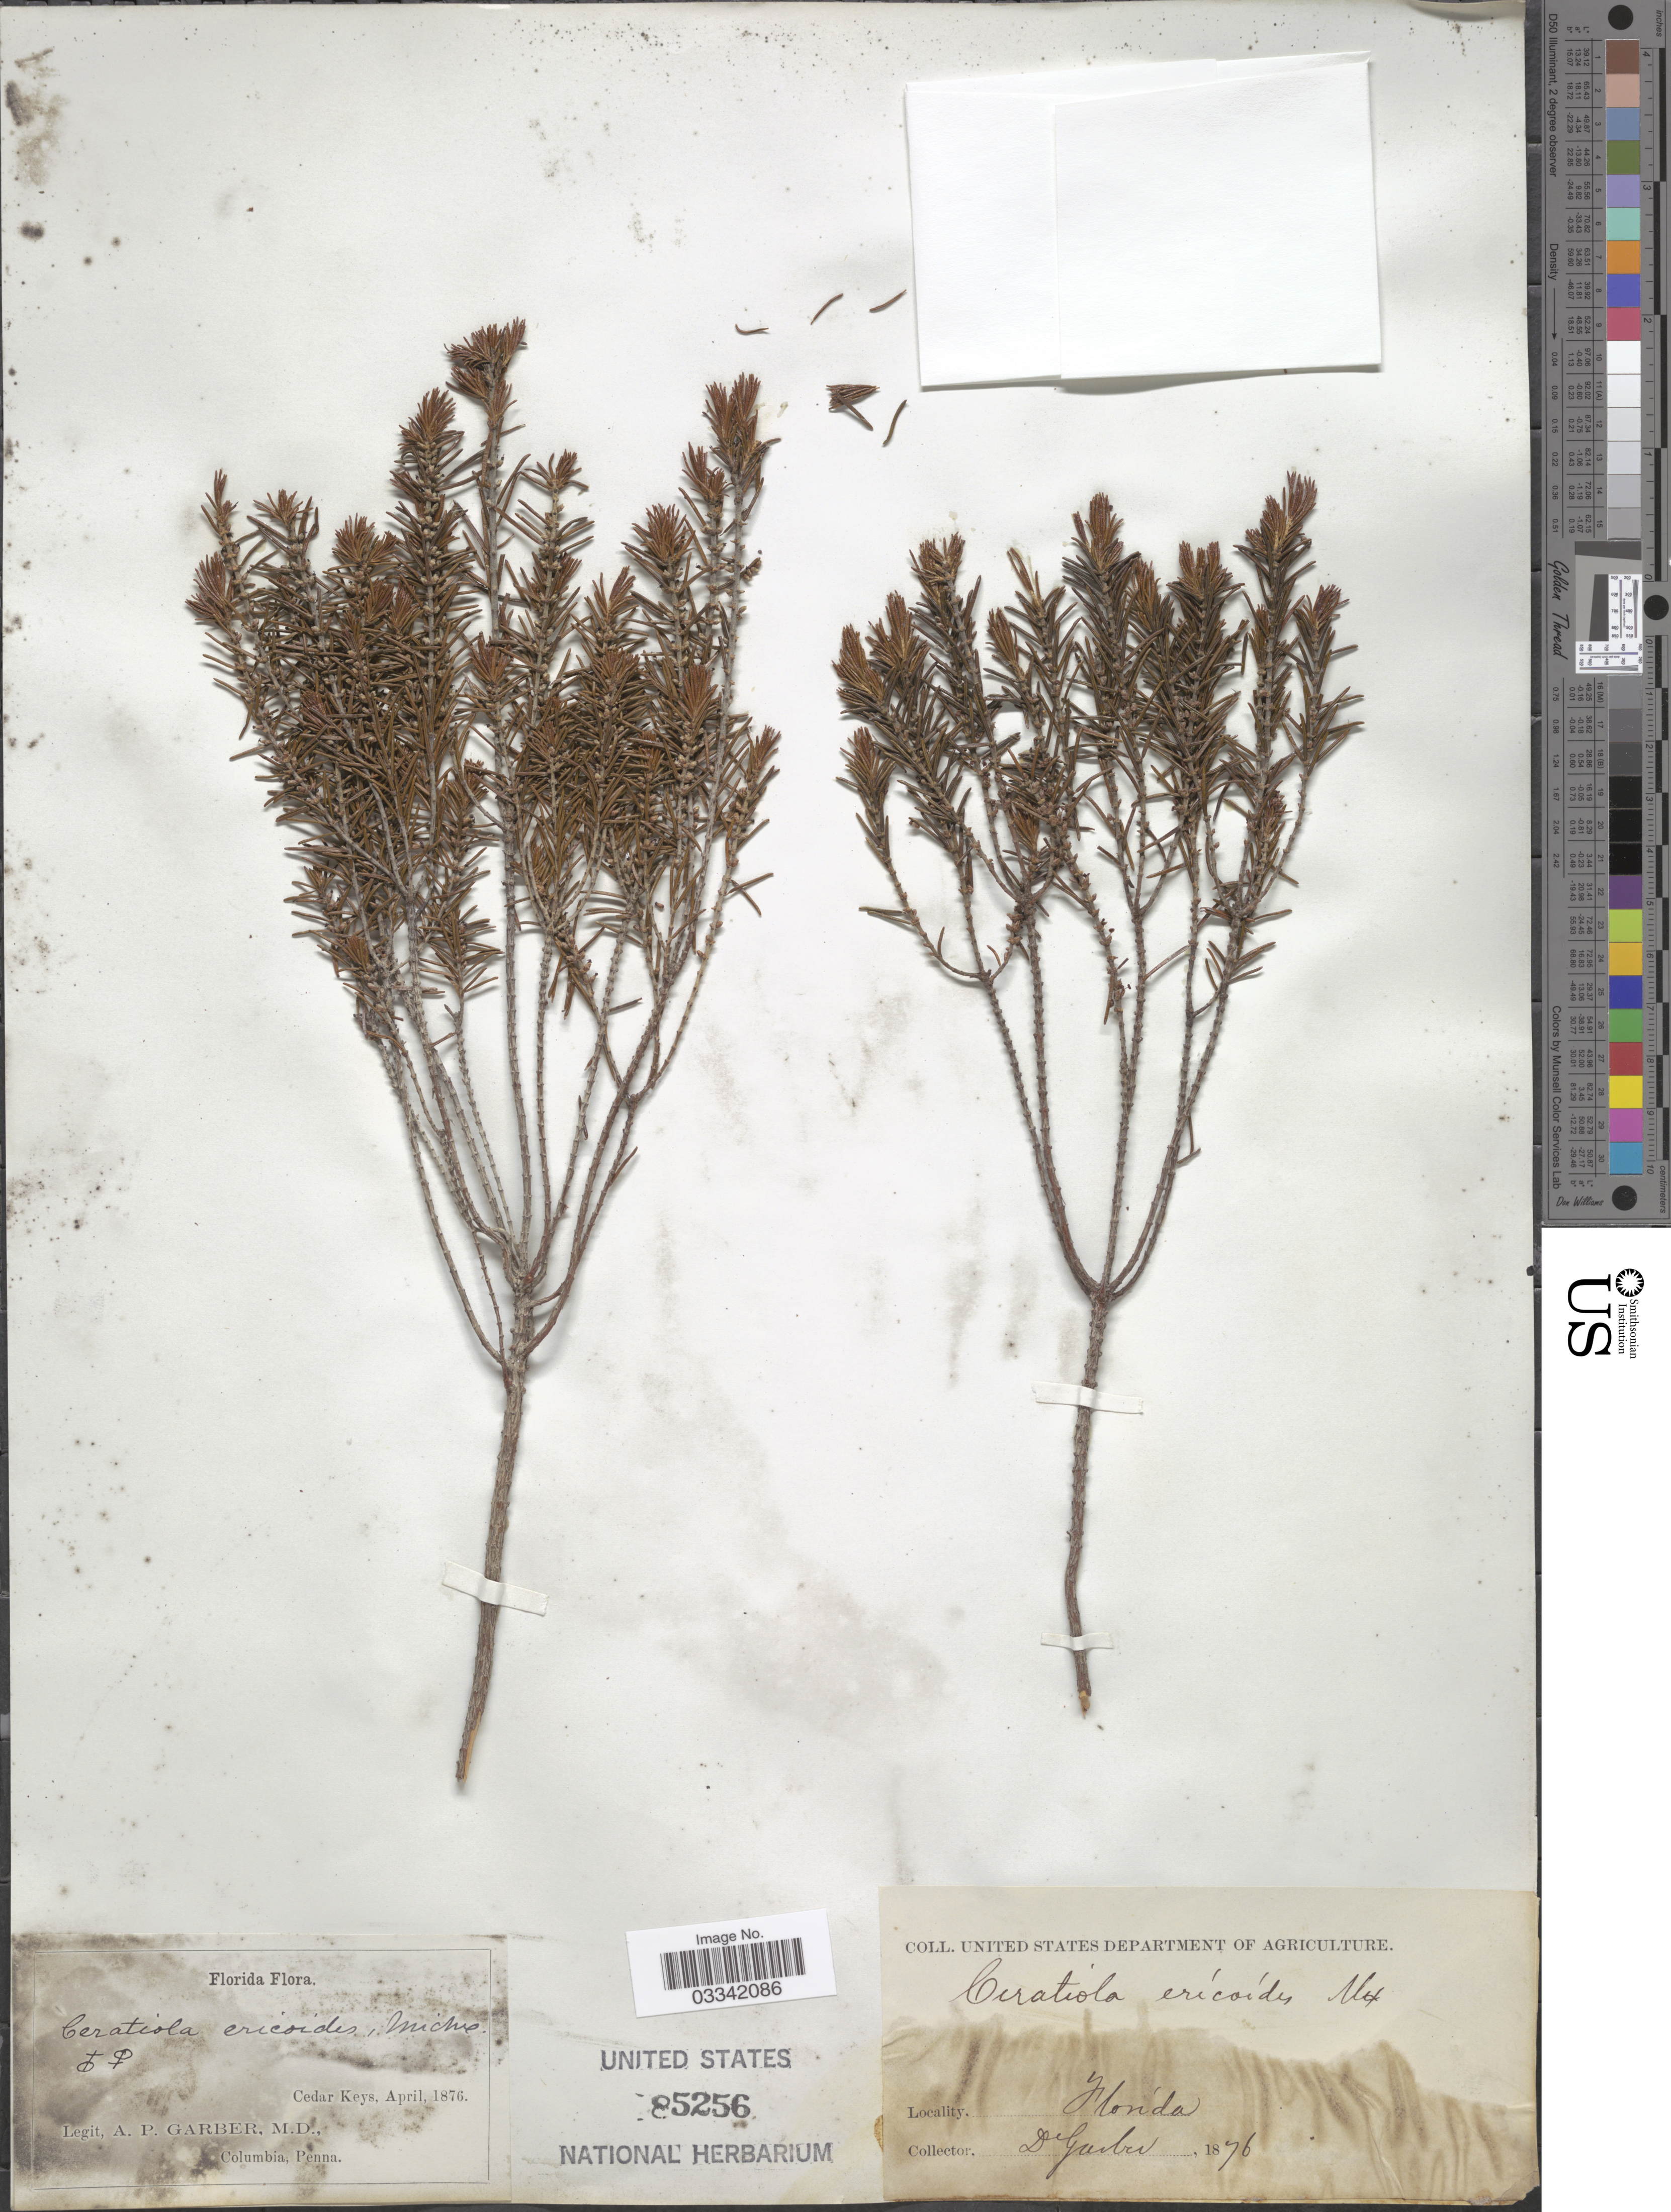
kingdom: Plantae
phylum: Tracheophyta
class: Magnoliopsida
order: Ericales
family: Ericaceae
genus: Ceratiola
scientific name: Ceratiola ericoides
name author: Michx.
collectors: A. P. Garber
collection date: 1876-04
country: United States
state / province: Florida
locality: Cedar Keys.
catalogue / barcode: US 85256